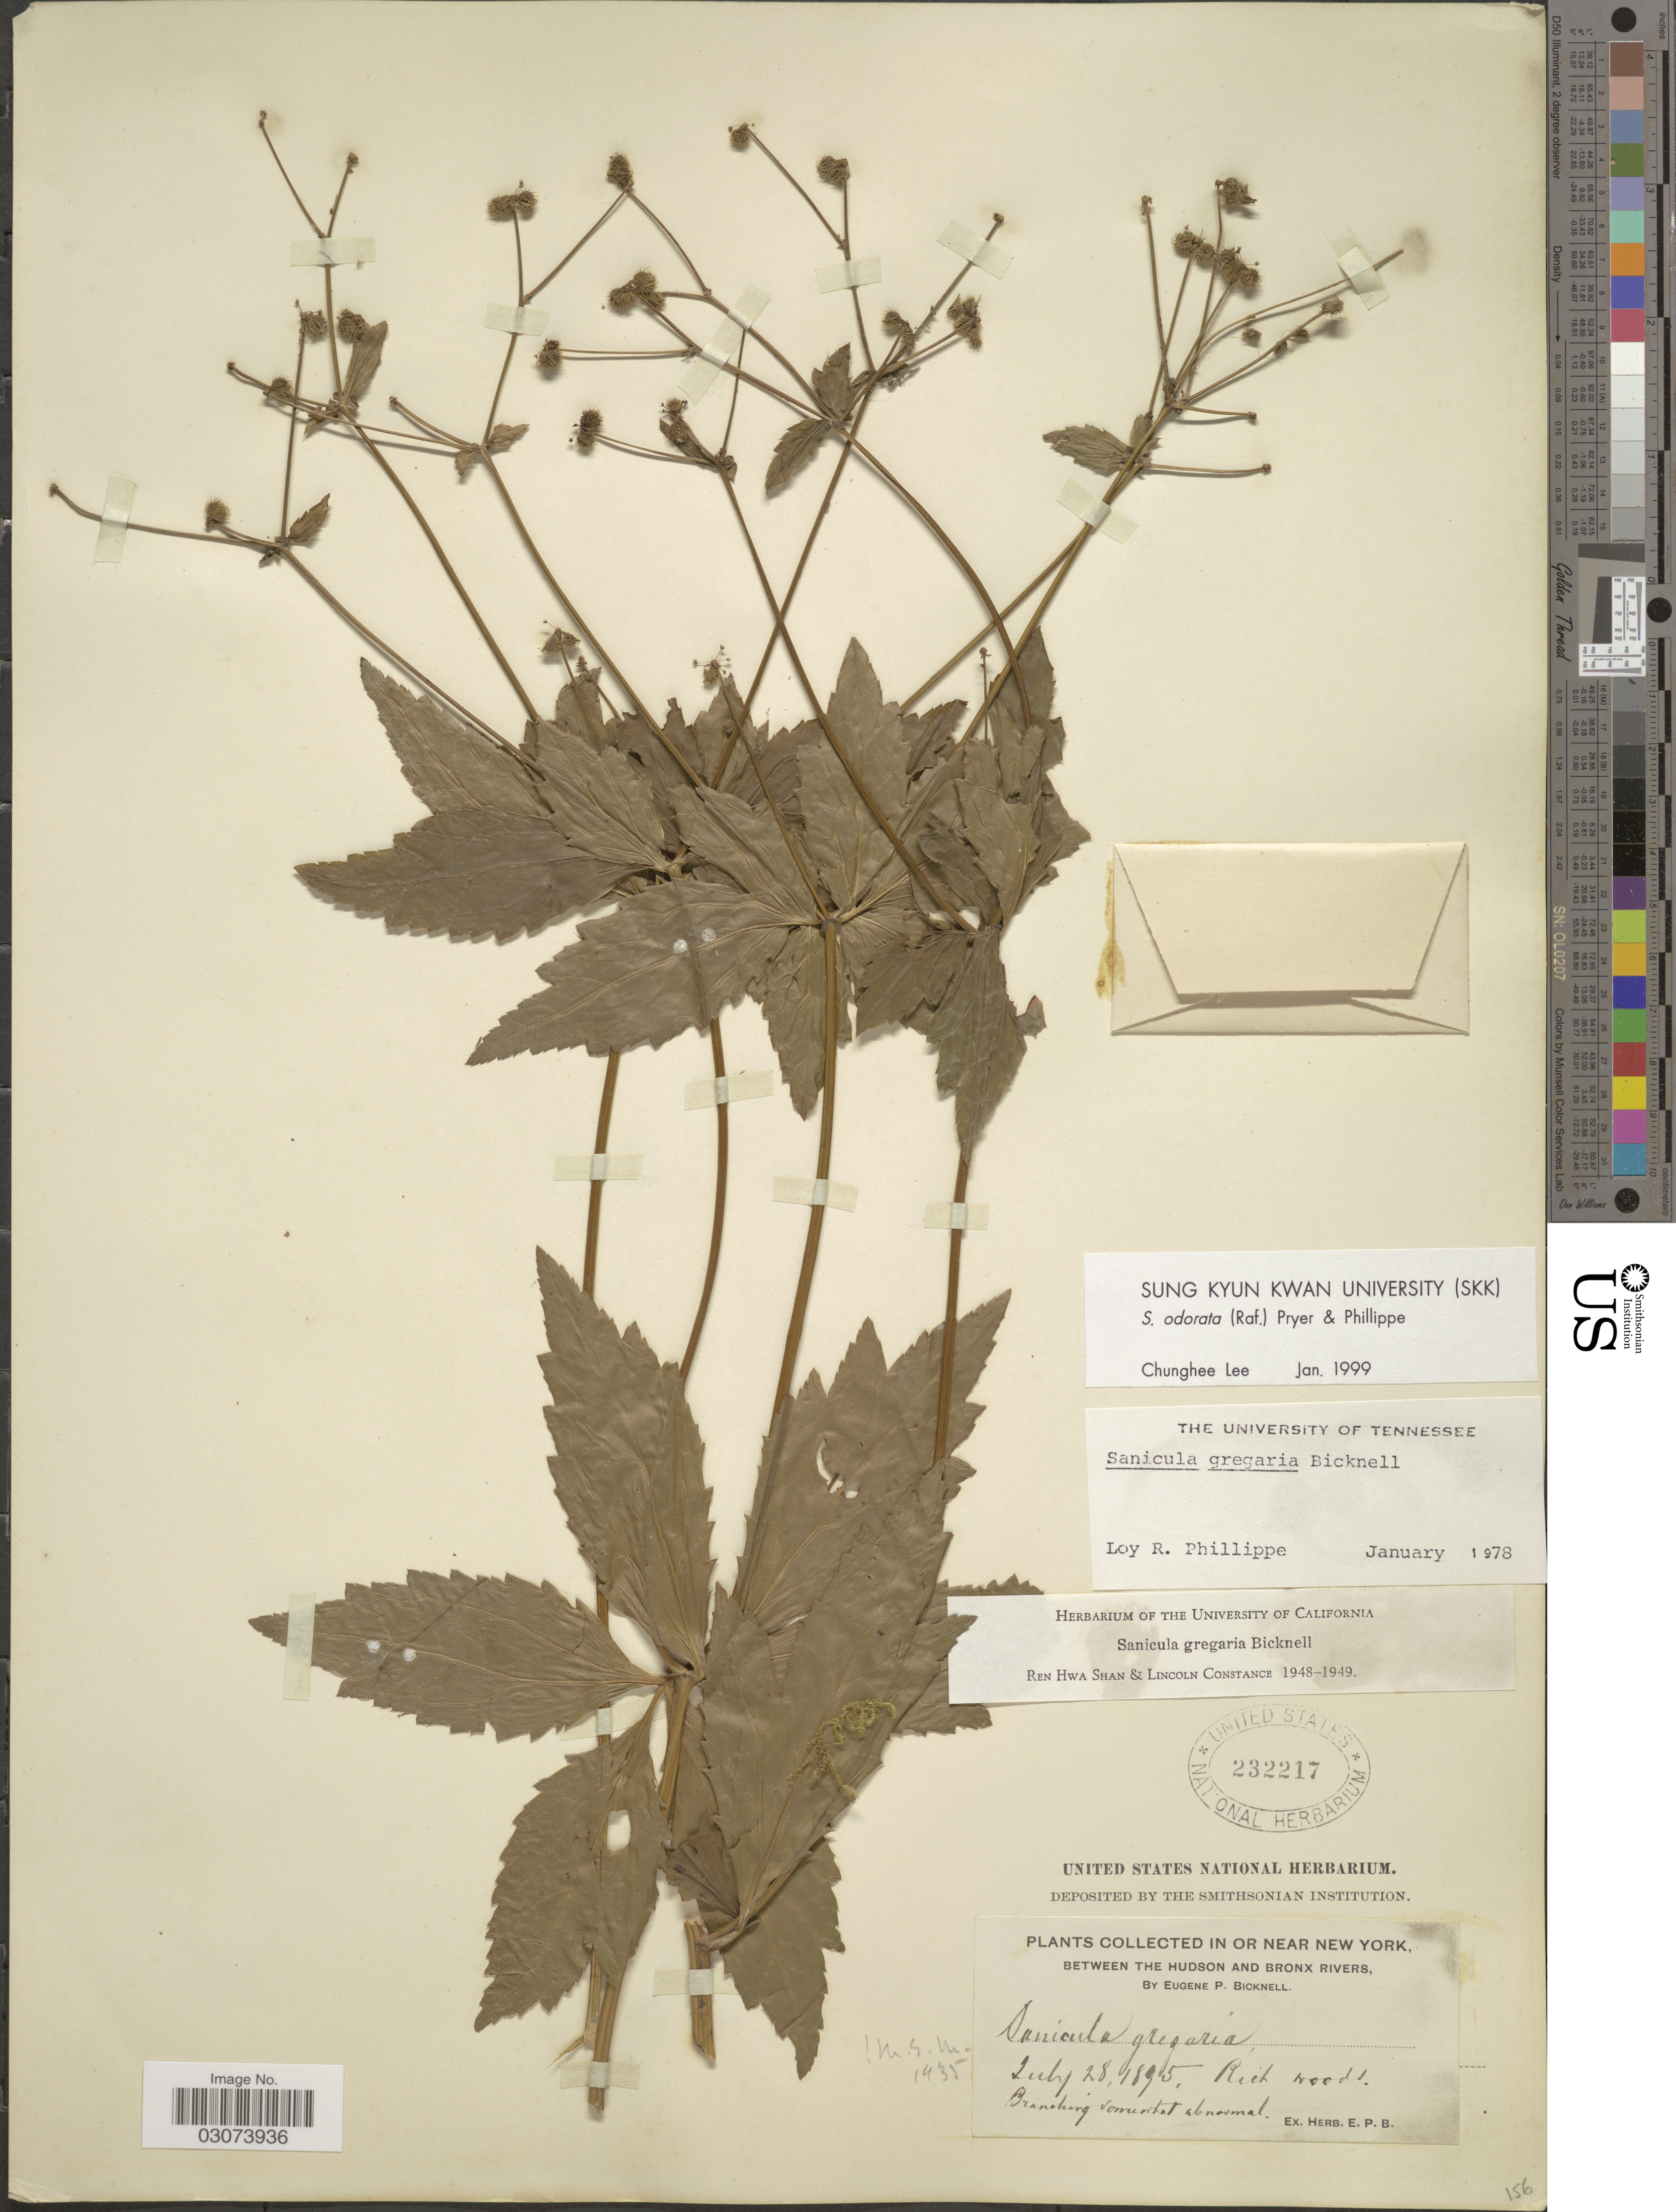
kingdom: Plantae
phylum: Tracheophyta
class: Magnoliopsida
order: Apiales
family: Apiaceae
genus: Sanicula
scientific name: Sanicula odorata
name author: (Raf.) Pryer & Phillippe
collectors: E. P. Bicknell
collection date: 1895-07-28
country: United States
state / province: New York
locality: In or near New York, between the Hudson and Bronx Rivers.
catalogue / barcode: US 232217